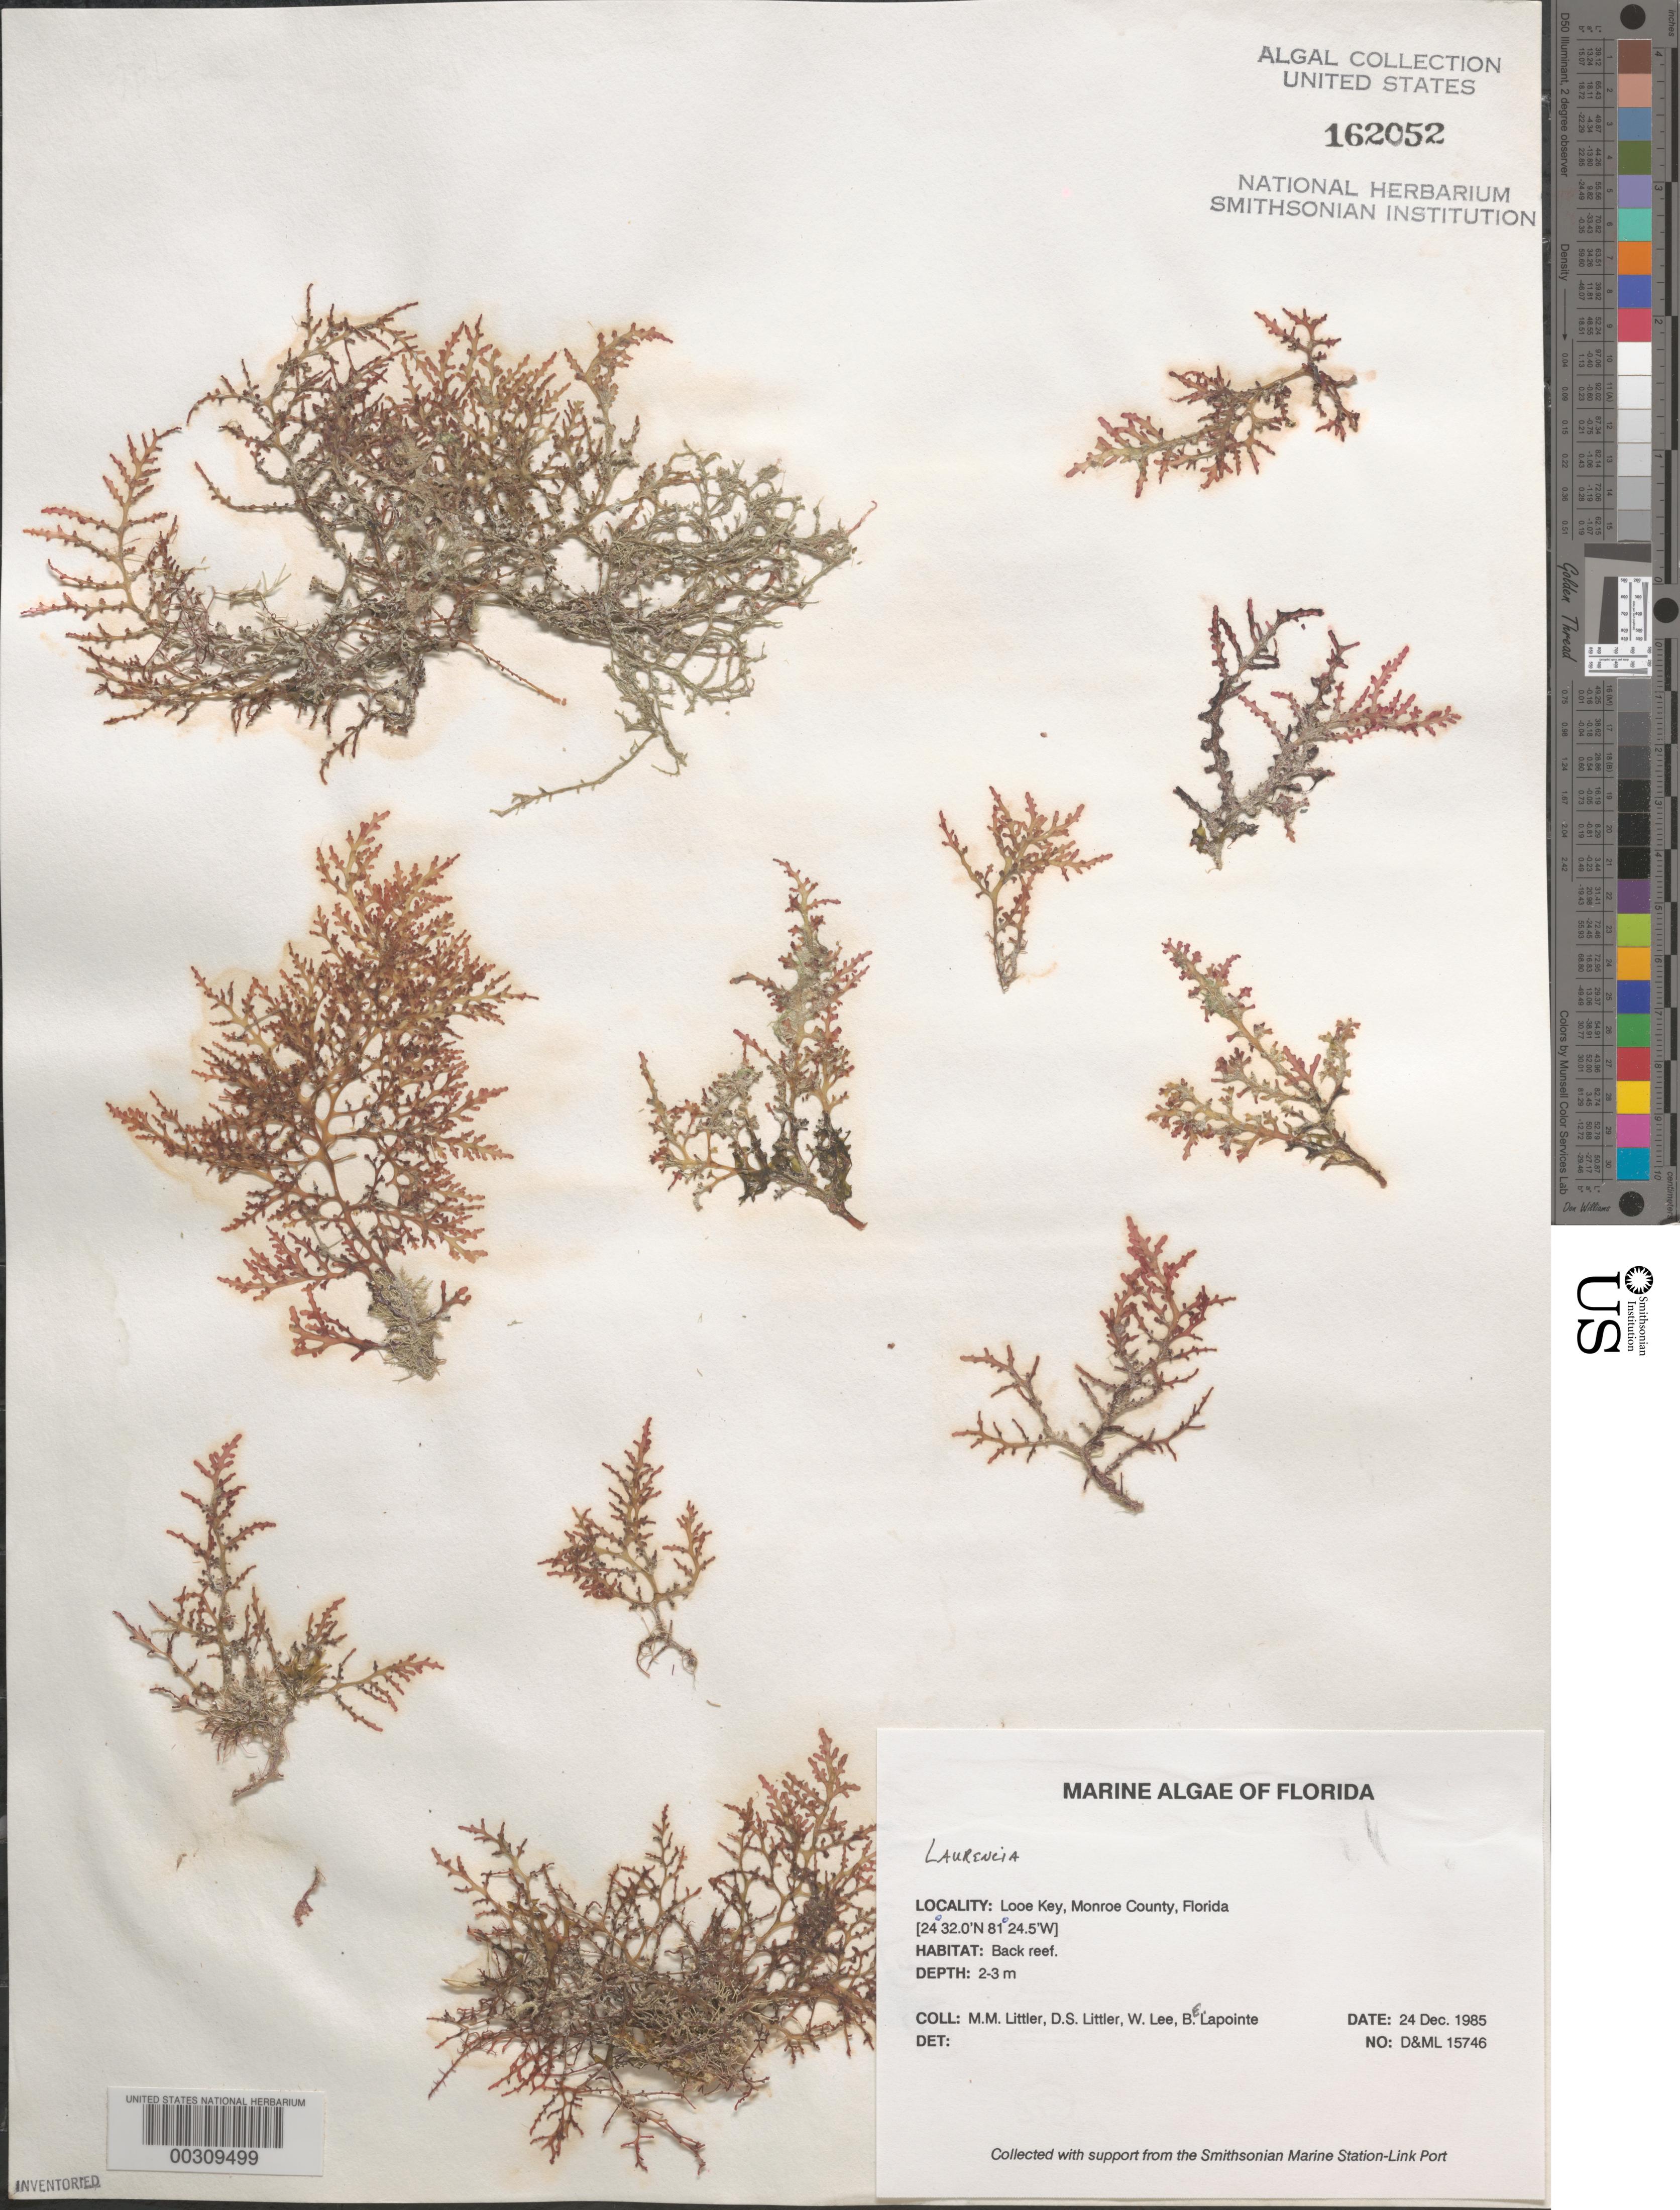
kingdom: Plantae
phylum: Rhodophyta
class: Florideophyceae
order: Ceramiales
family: Rhodomelaceae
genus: Laurencia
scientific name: Laurencia sp.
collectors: M. M. Littler, D. S. Littler, W. Lee & B. Lapointe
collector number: D&ML 15746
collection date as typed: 24 Dec 1985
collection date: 1985-12-24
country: United States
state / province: Florida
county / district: Monroe County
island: Looe Key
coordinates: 24 32.0' N, 81 24.5' W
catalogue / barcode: US 162052